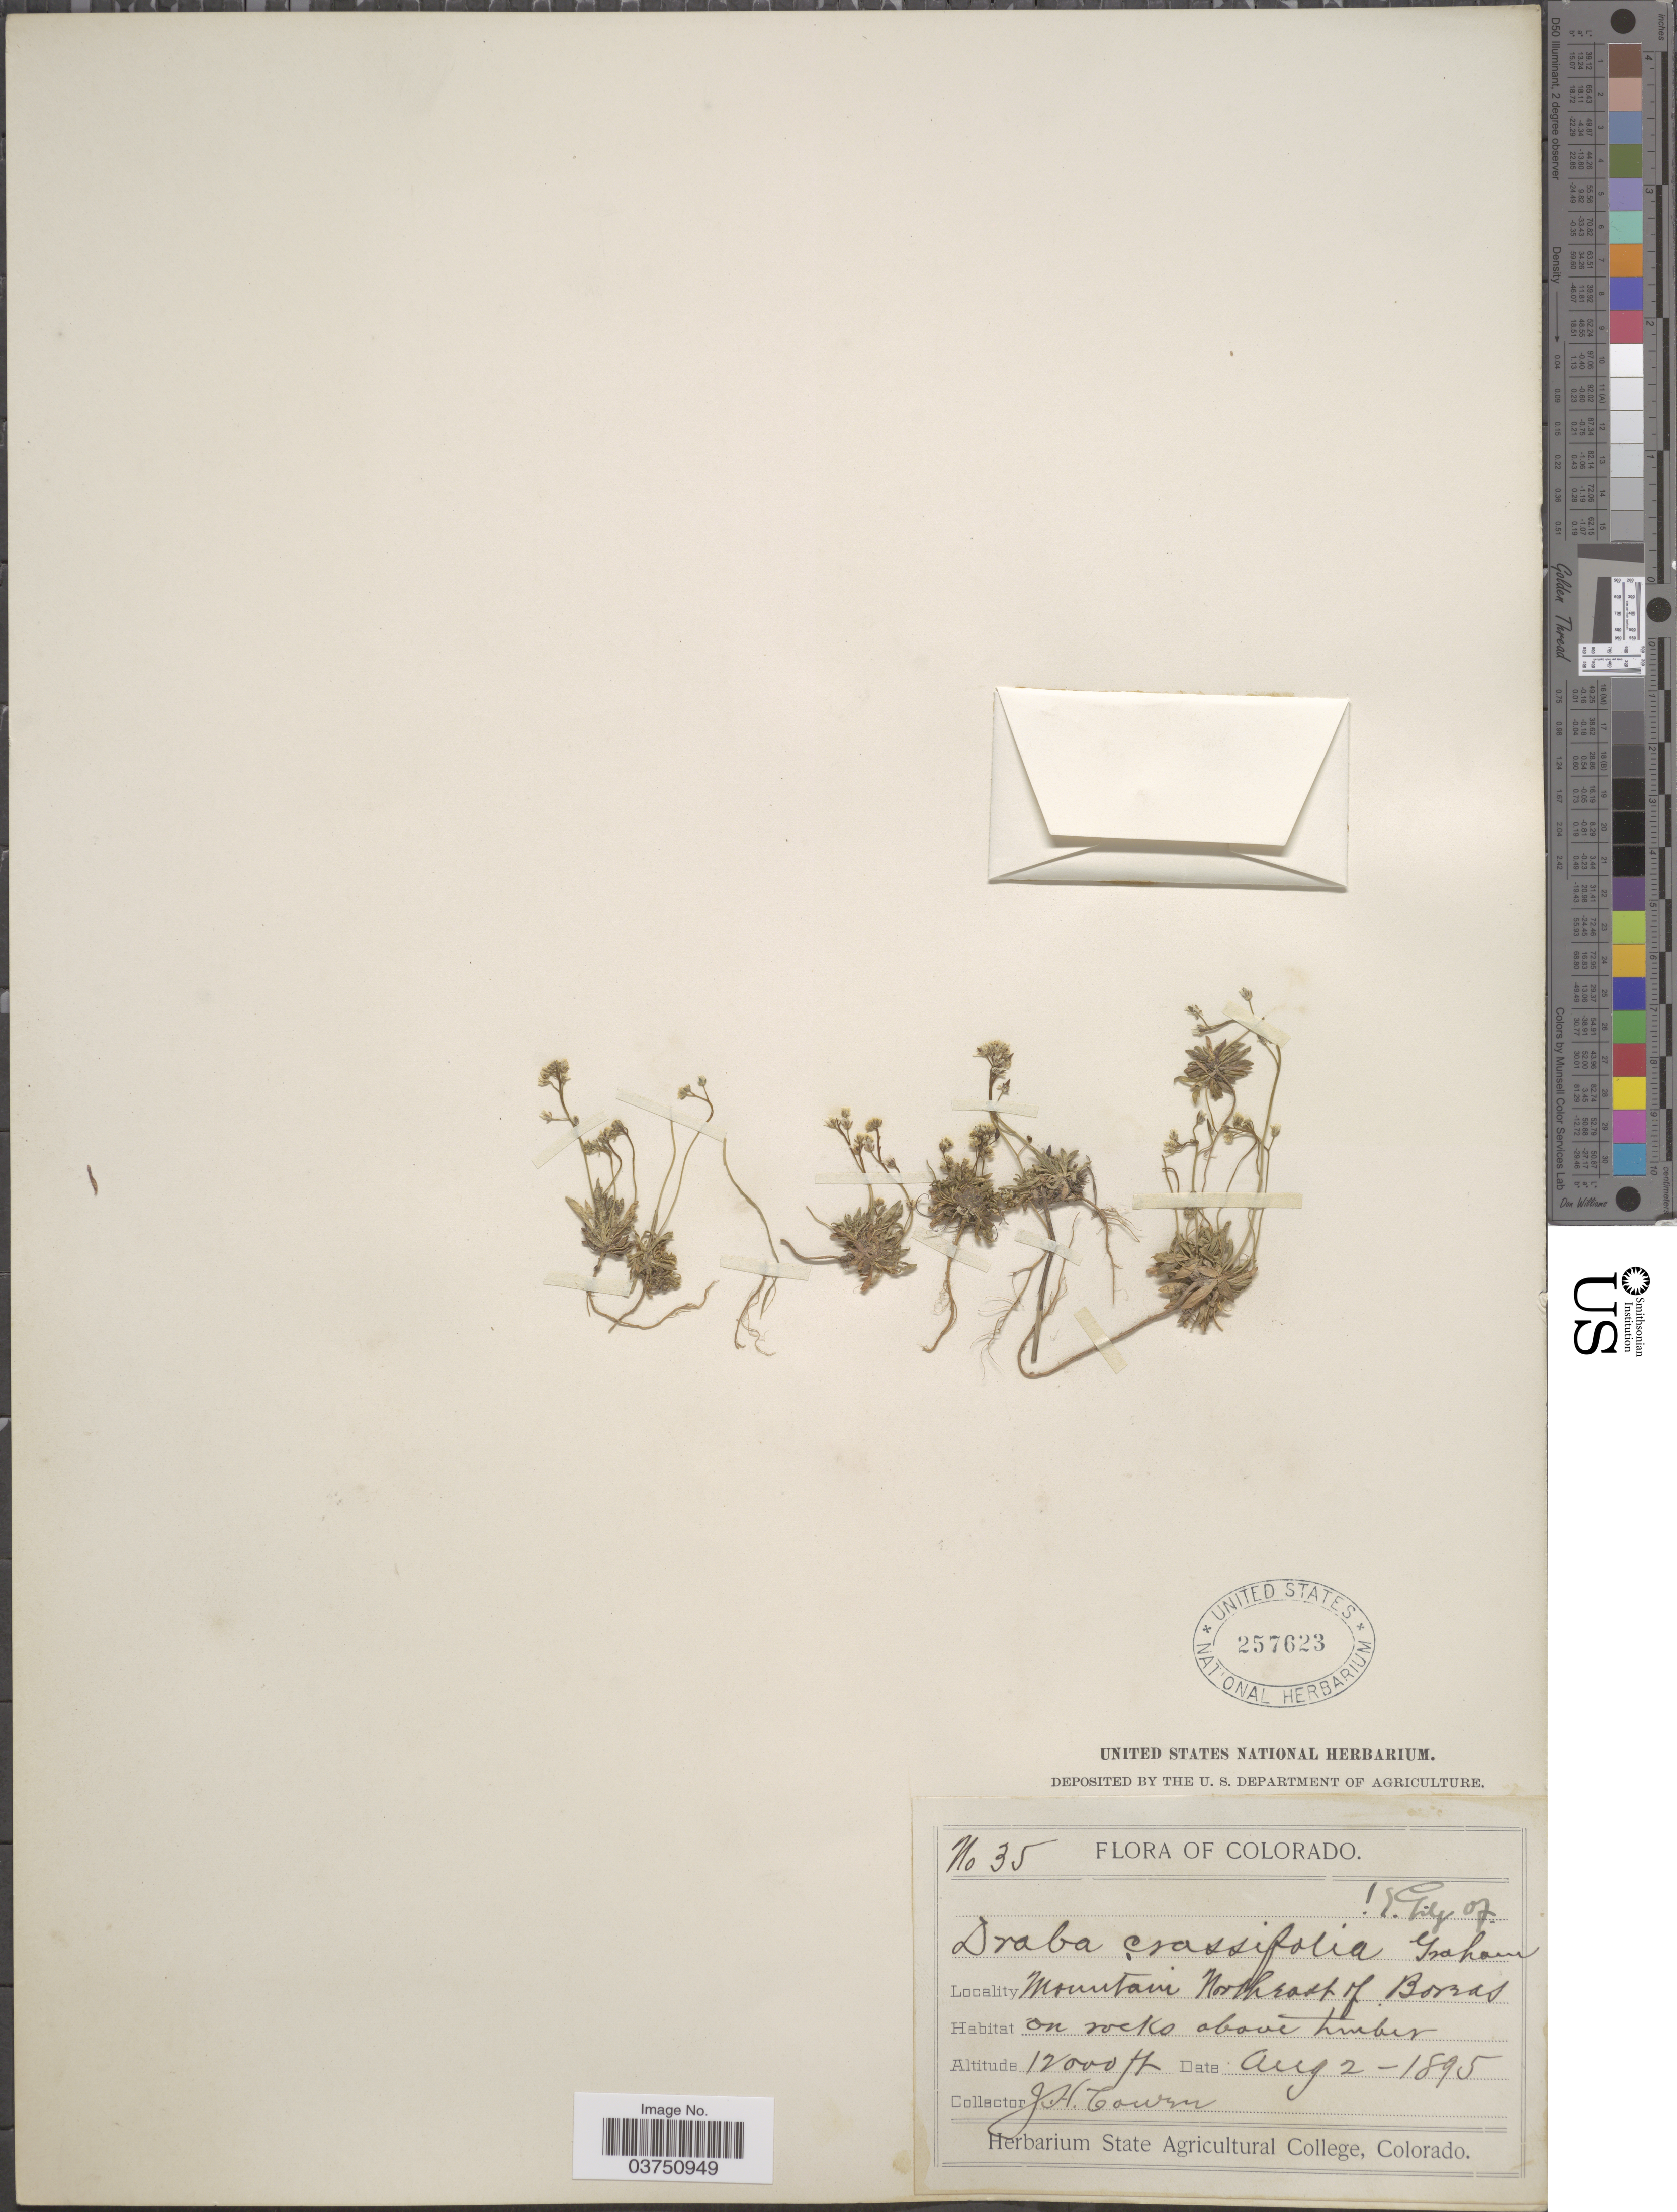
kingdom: Plantae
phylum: Tracheophyta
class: Magnoliopsida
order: Brassicales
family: Brassicaceae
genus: Draba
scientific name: Draba crassifolia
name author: Graham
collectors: J. H. Cowen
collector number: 35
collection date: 1895-08-02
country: United States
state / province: Colorado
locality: Mountain Northeast of Boreas on rocks above timber.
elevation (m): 3658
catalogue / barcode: US 257623